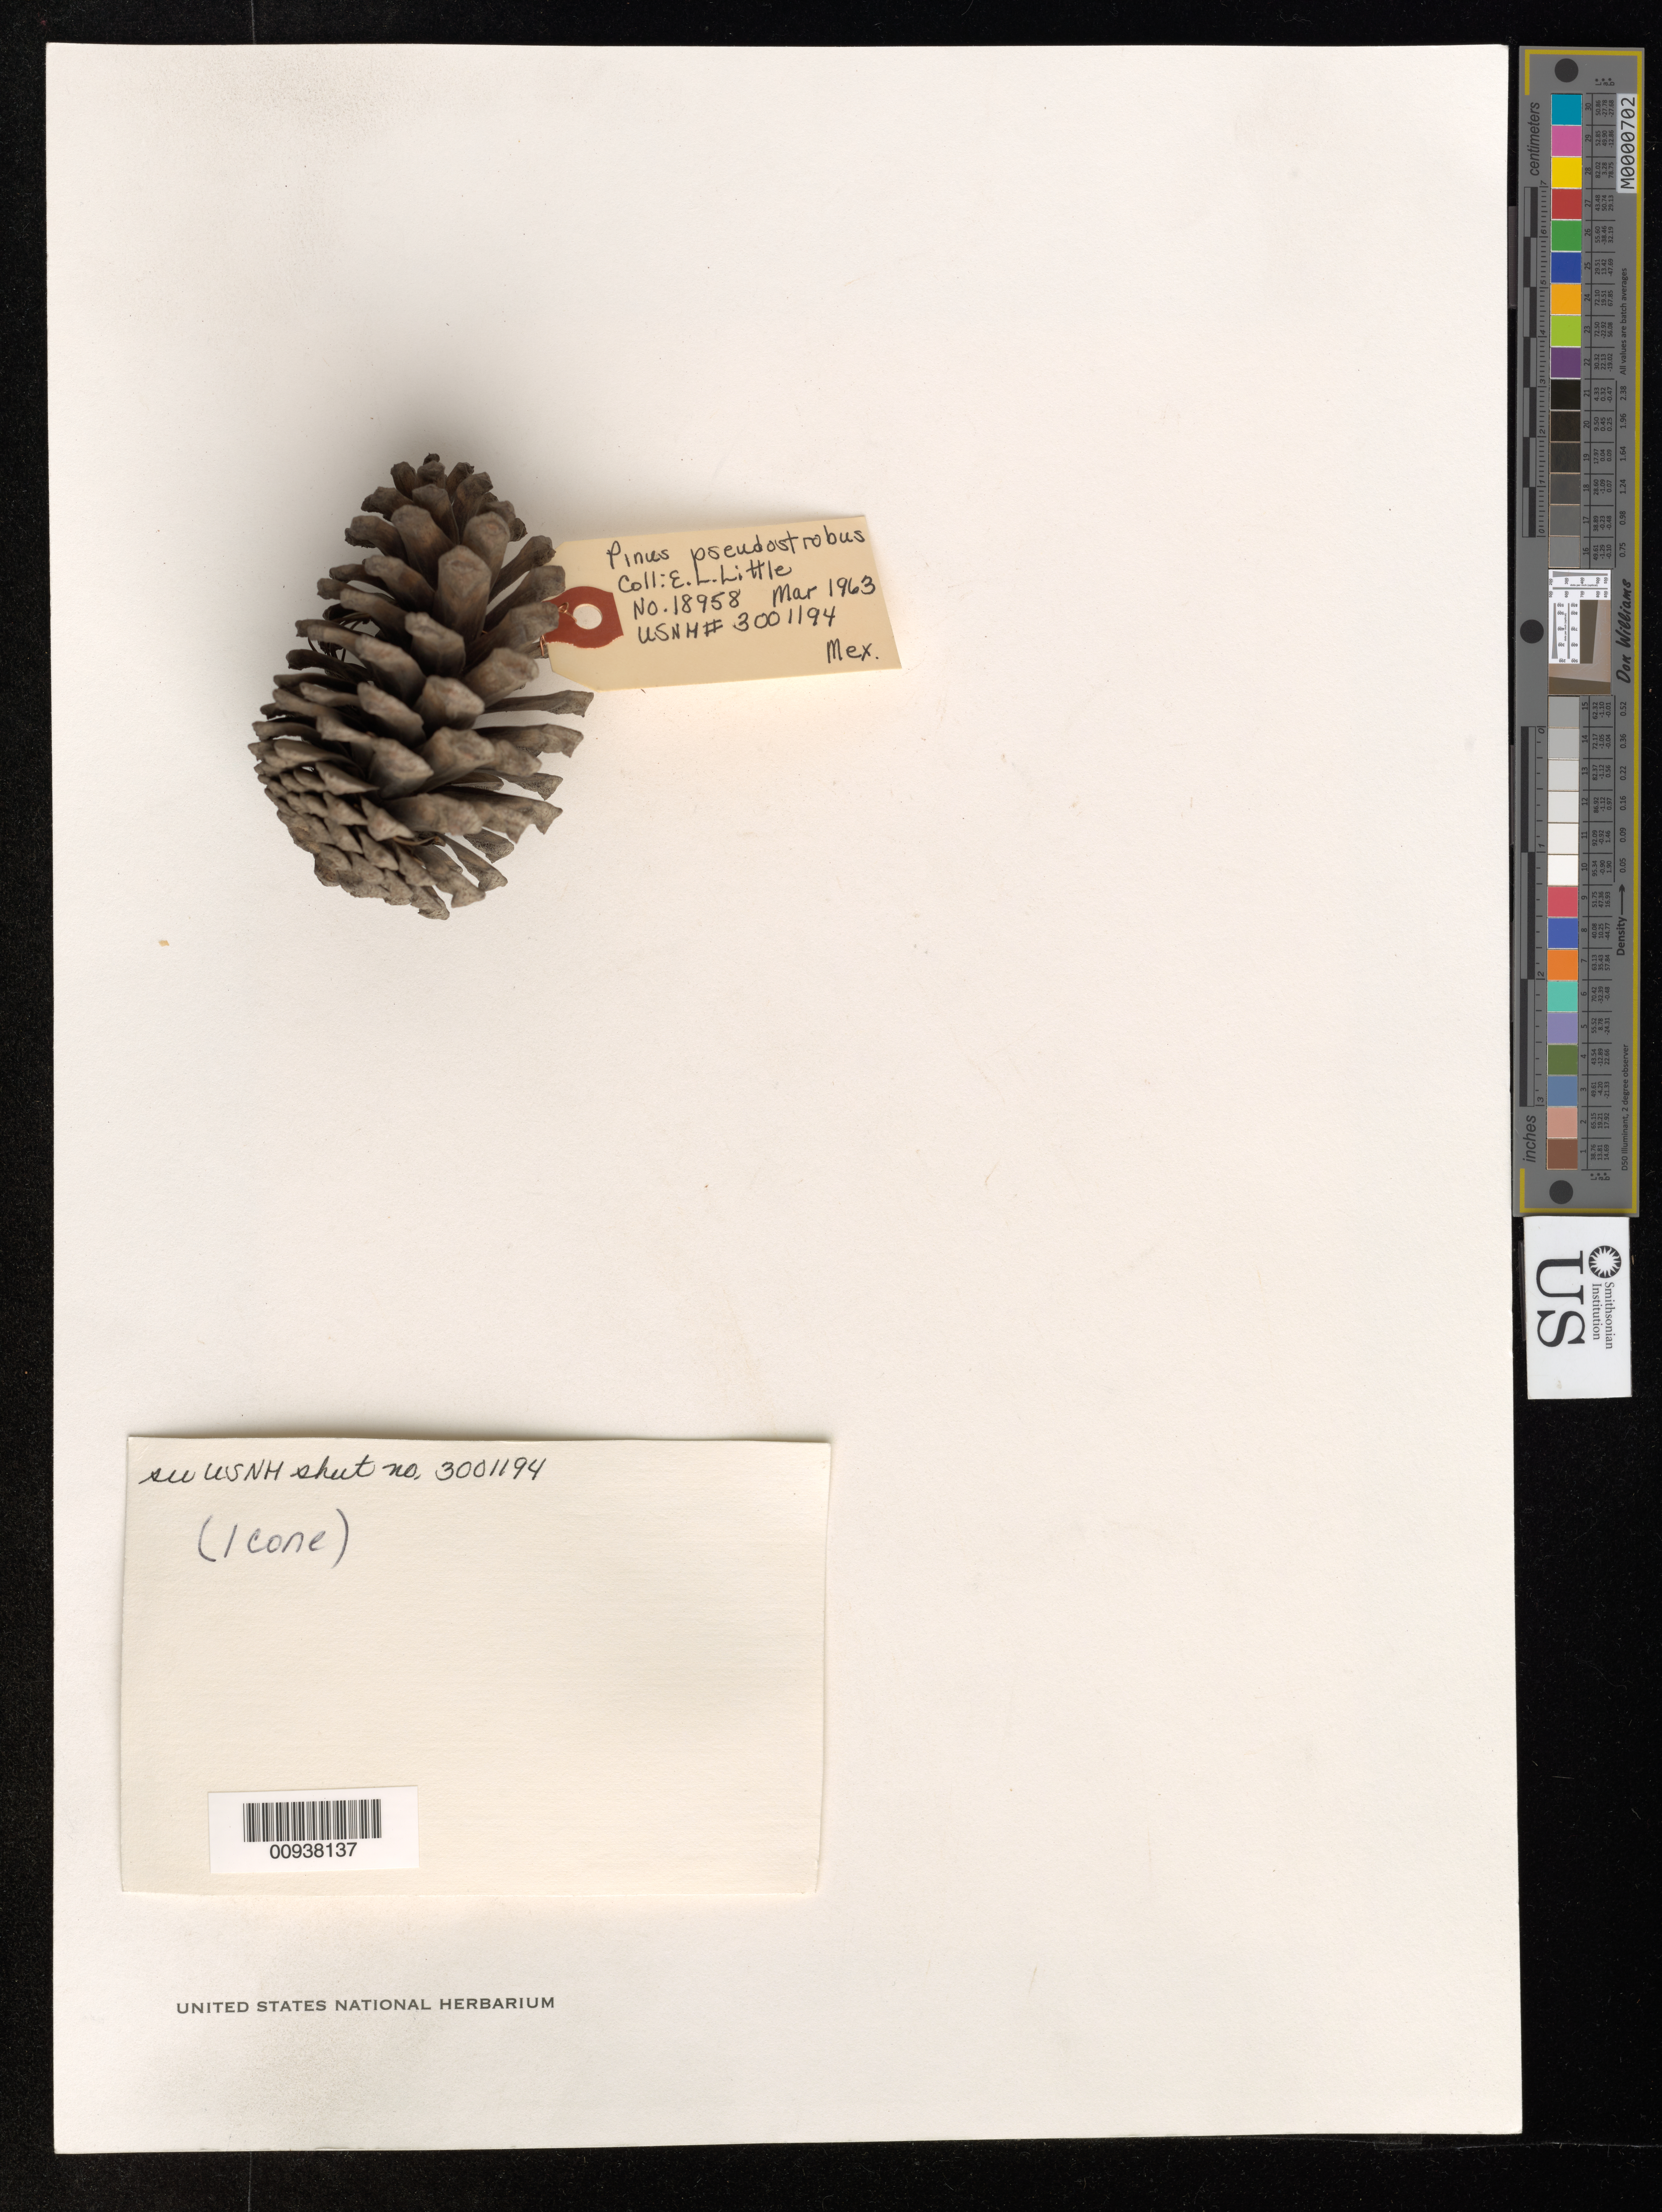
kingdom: Plantae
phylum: Tracheophyta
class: Pinopsida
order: Pinales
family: Pinaceae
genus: Pinus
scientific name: Pinus pseudostrobus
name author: Lindl.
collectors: E. L. Little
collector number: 18958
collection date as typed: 25 Mar 1963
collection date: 1963-03-25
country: Mexico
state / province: Michoacán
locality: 6 mi. E of Zitácuaro, km. 157.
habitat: Few pine trees at roadside and border of cultivated fields. Slope level.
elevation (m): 2652